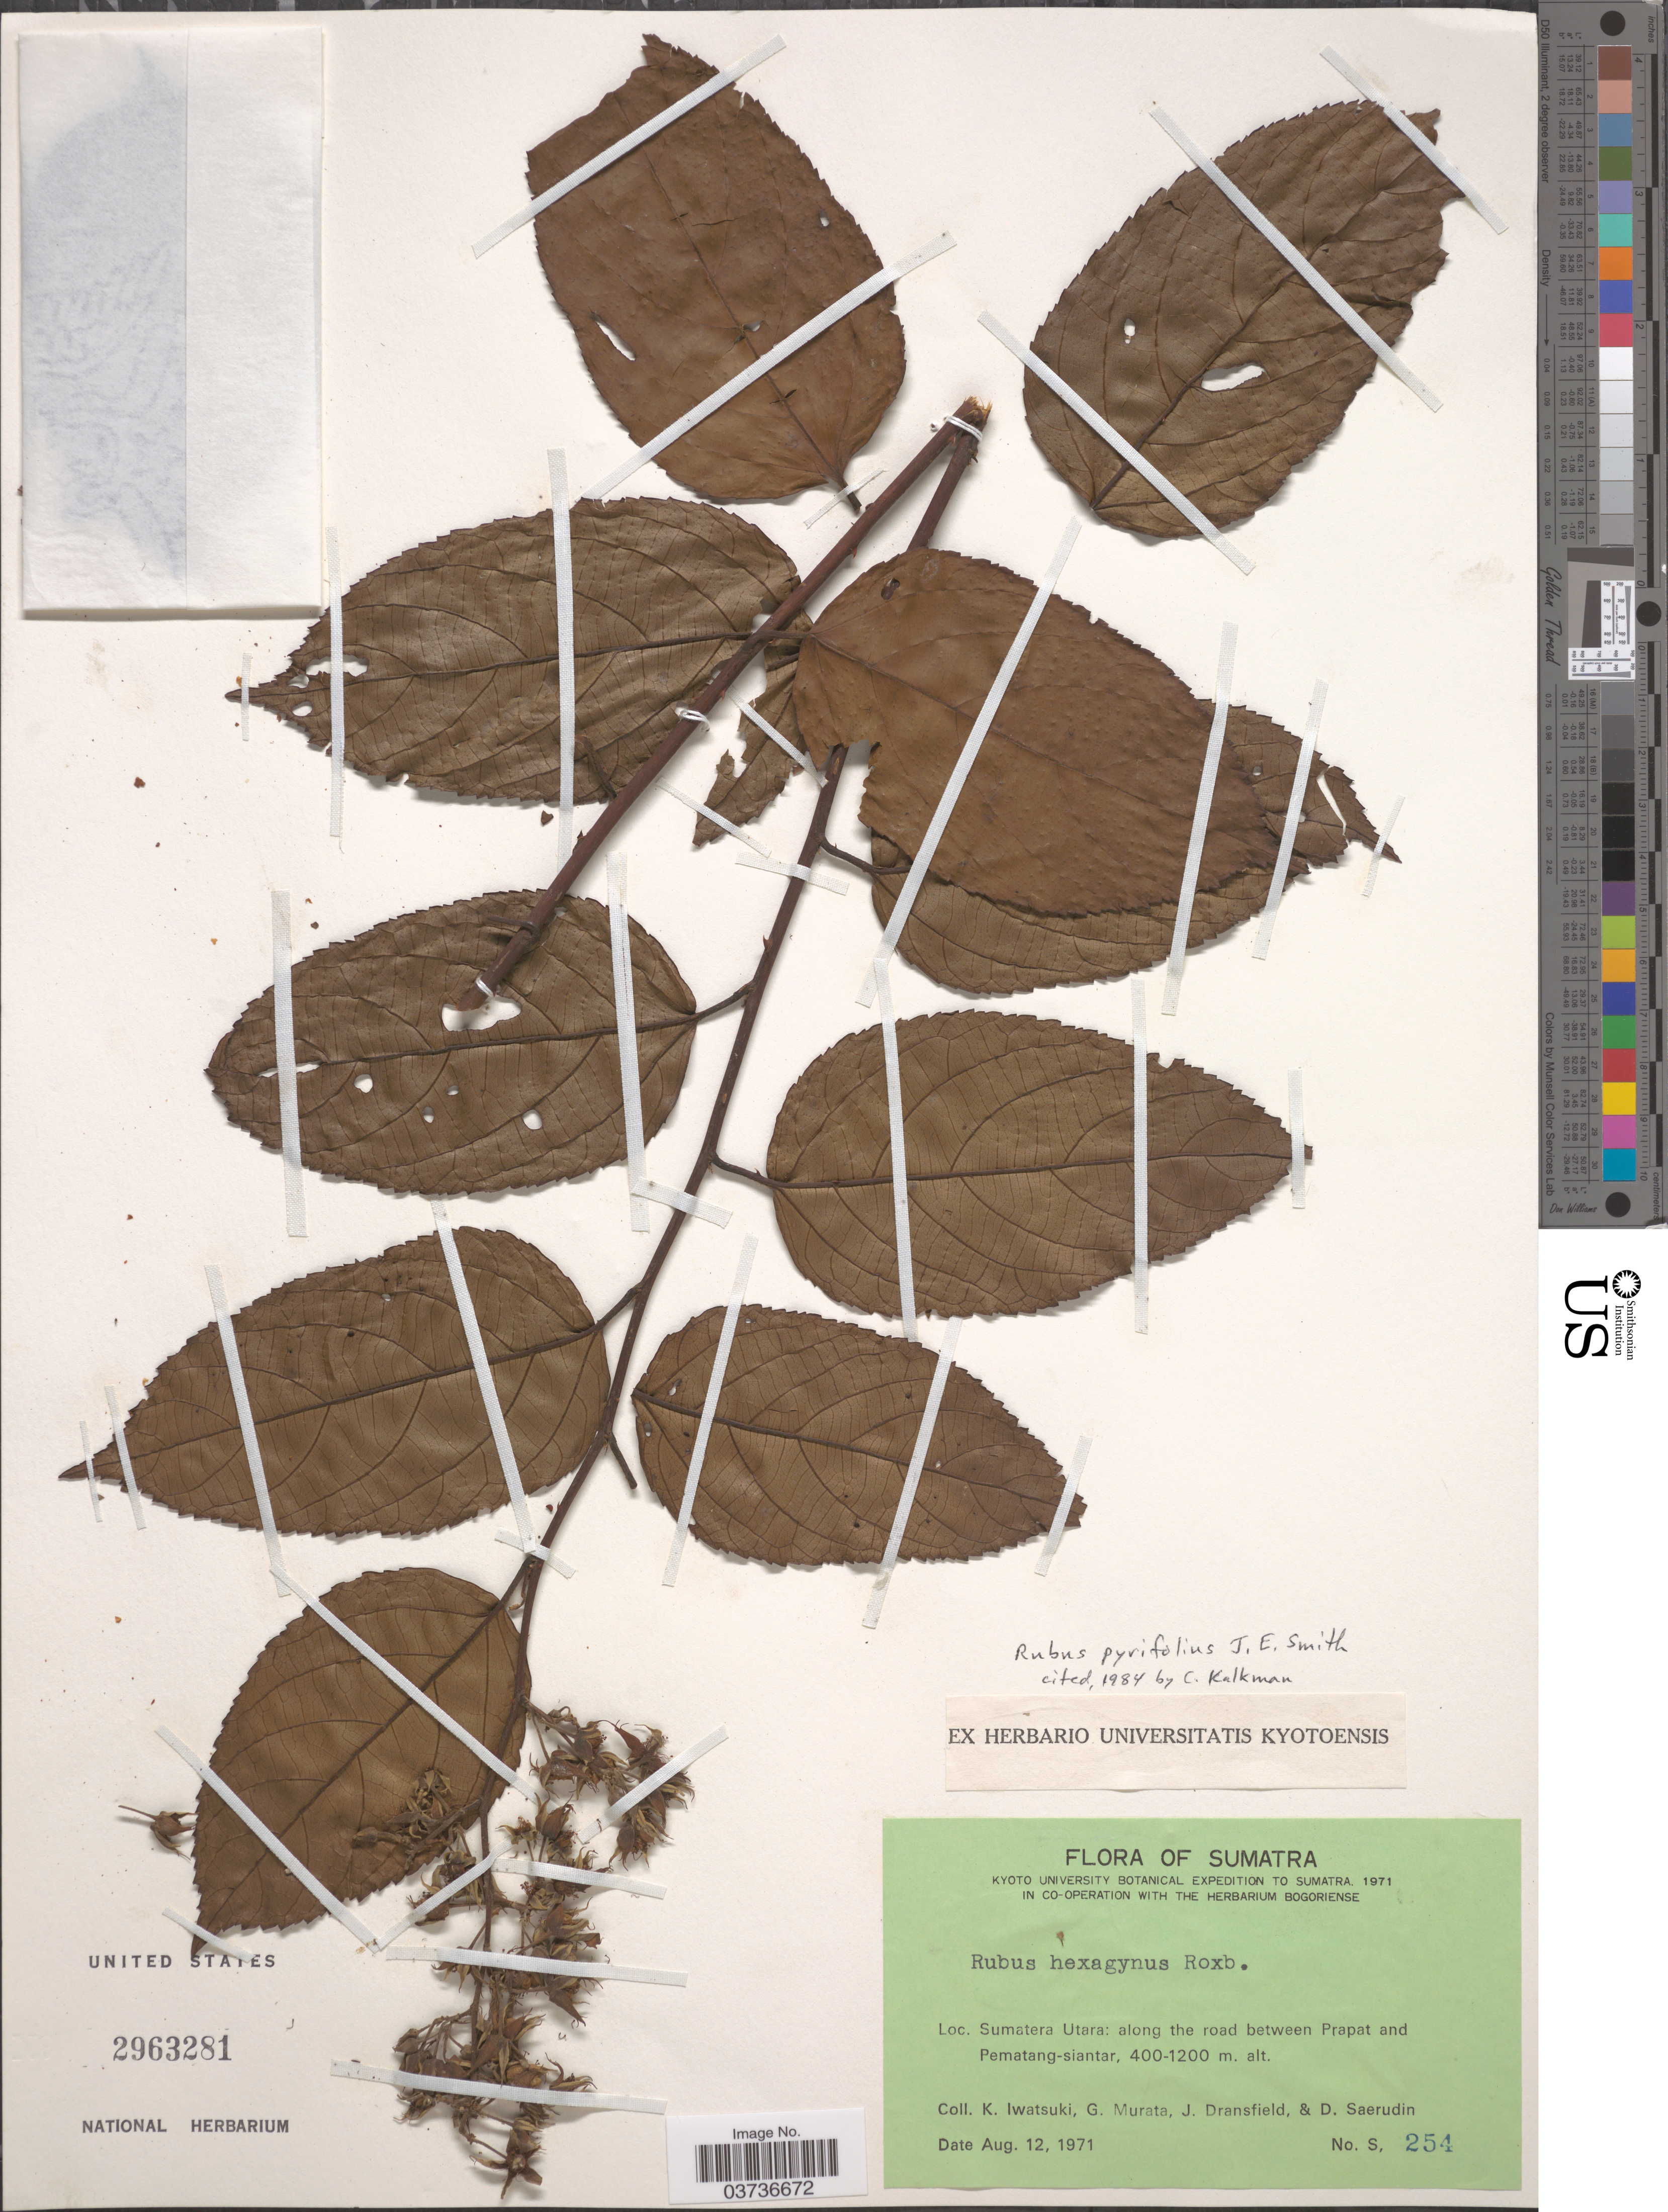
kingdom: Plantae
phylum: Tracheophyta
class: Magnoliopsida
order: Rosales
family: Rosaceae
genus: Rubus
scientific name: Rubus pyrifolius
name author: Sm.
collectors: K. Iwatsuki, G. Murata, J. Dransfield & D. Saerudin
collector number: S254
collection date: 1971-08-12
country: Indonesia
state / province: Sumatra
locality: Sumatera Utara: along the road between Prapat and Pematang-siantar.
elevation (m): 400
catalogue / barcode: US 2963281